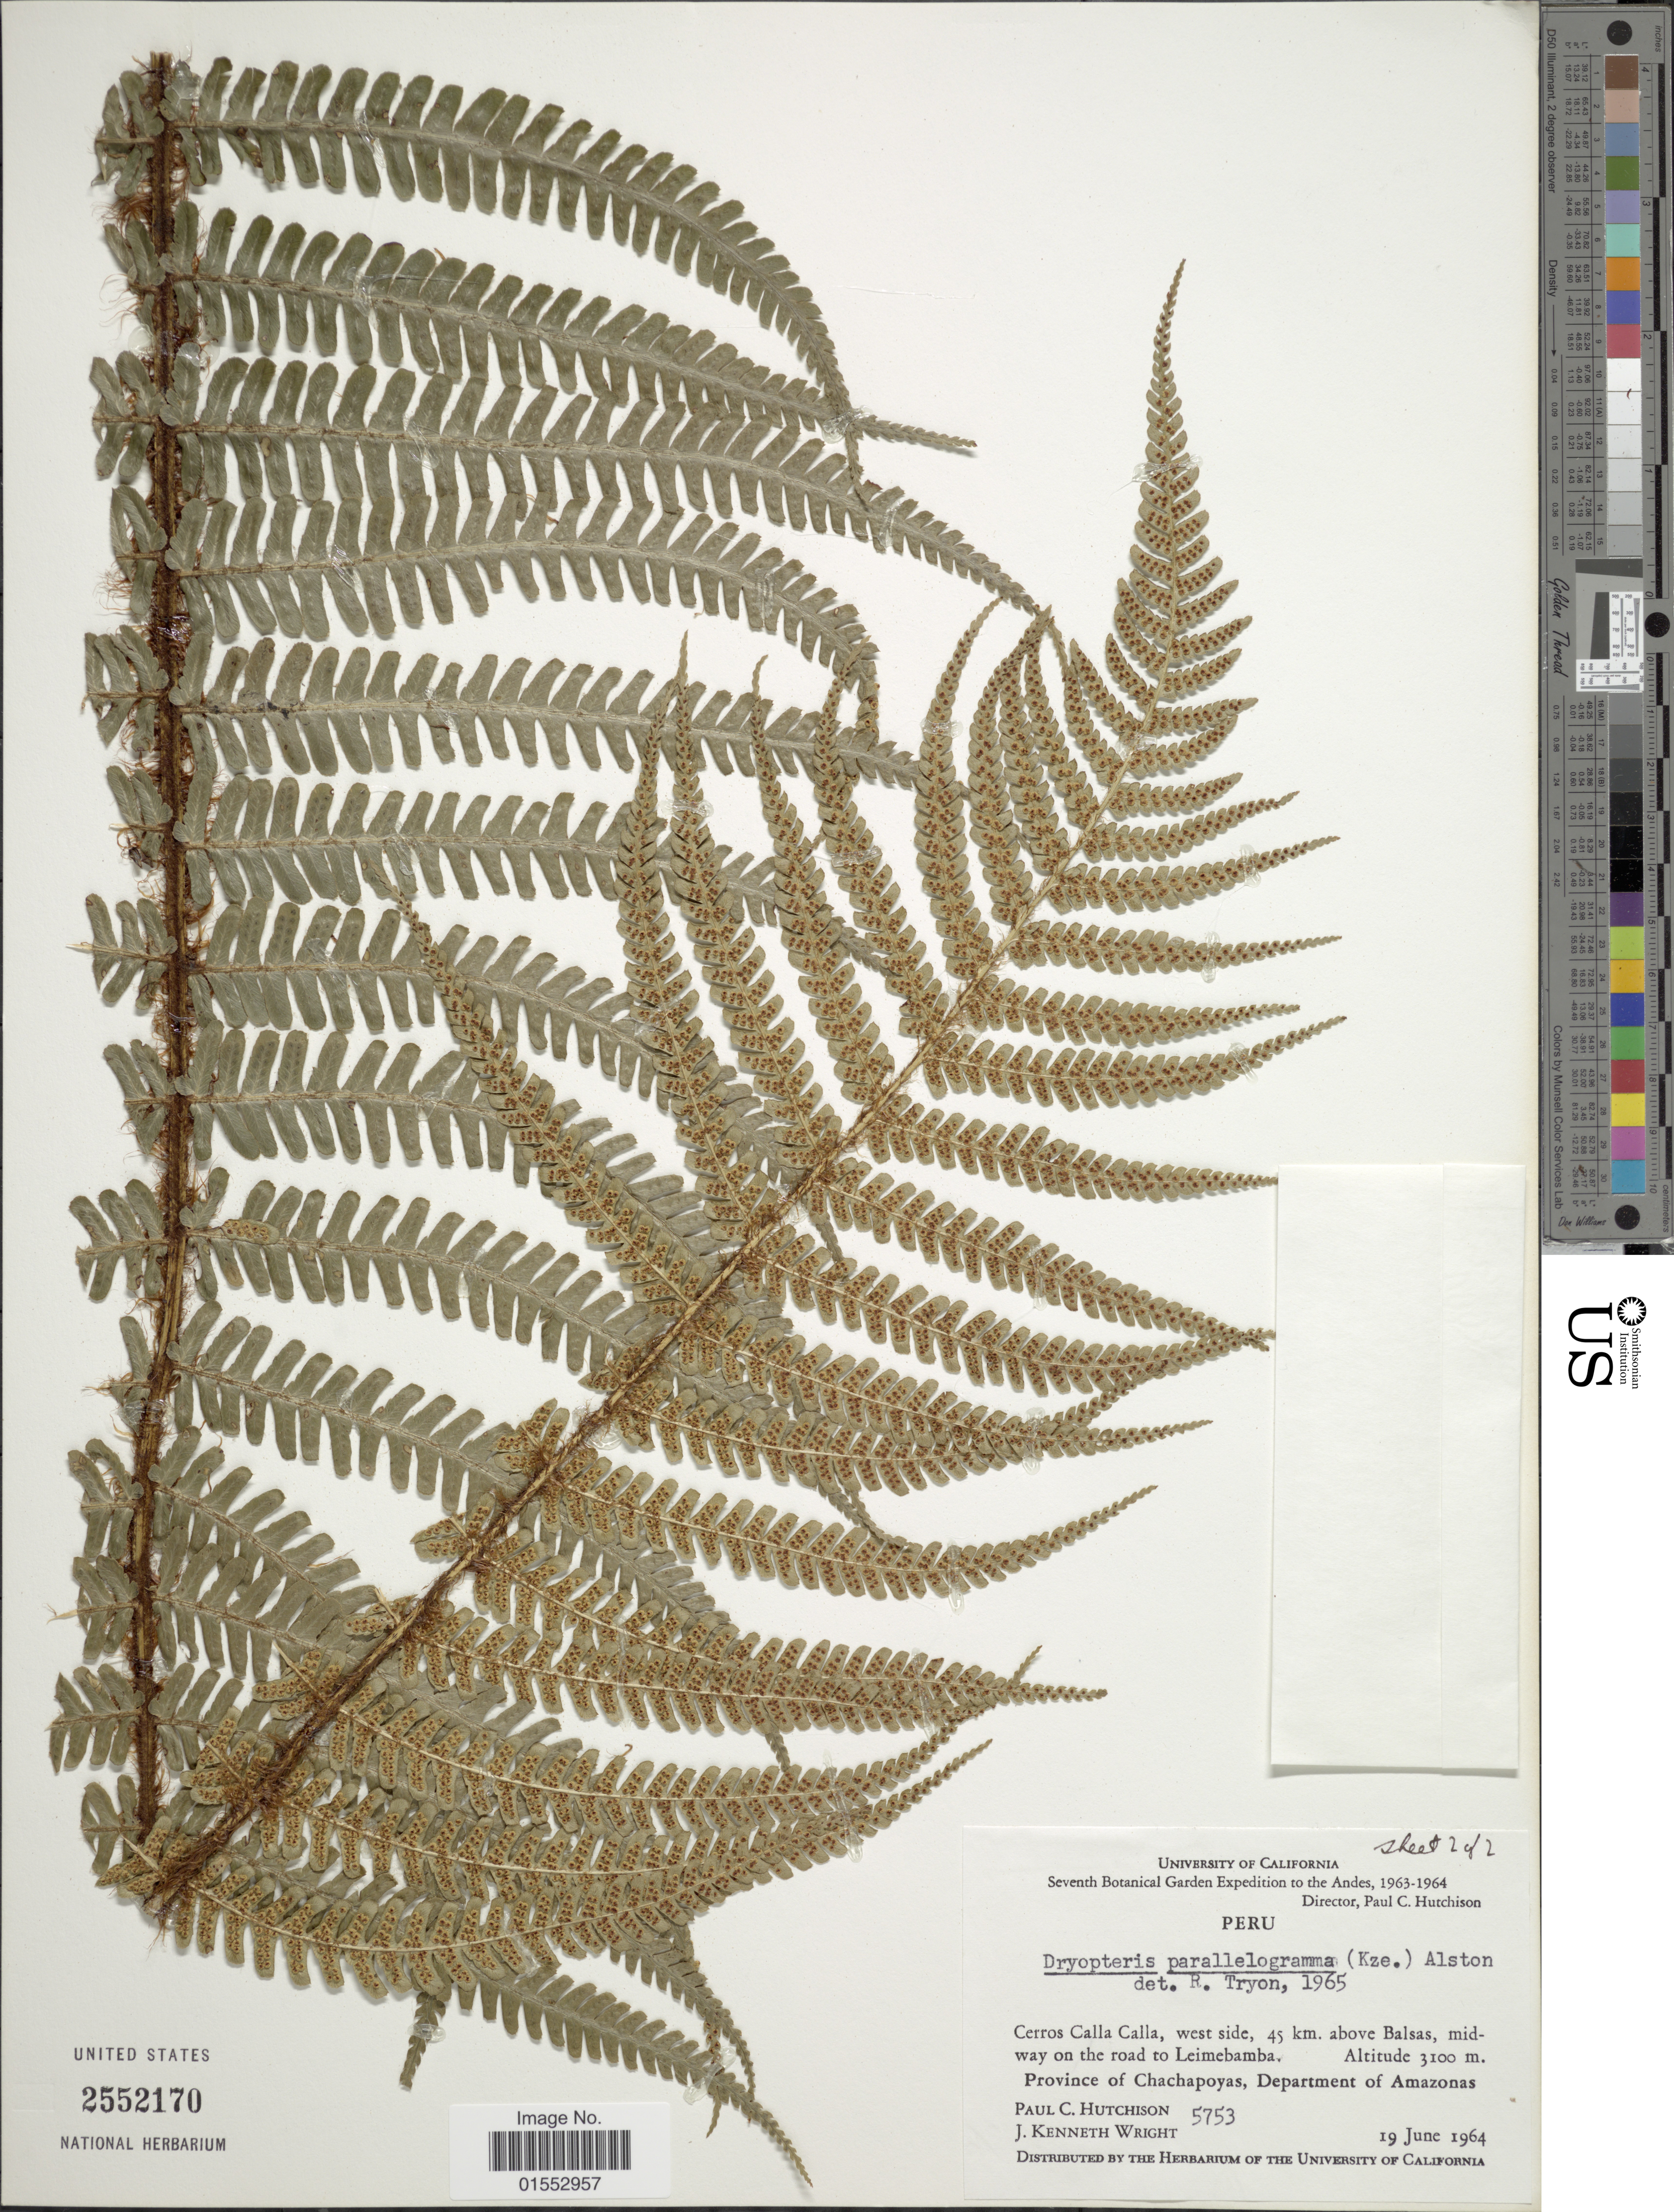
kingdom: Plantae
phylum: Tracheophyta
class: Polypodiopsida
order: Polypodiales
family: Dryopteridaceae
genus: Dryopteris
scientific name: Dryopteris wallichiana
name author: (Spreng.) Hyl.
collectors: P. C. Hutchison & J. K. Wright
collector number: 5753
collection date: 1964-06-19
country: Peru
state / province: Amazonas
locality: Cerros Calla Calla, west side, 45 km. above Balsas, midway on the road to Leimebamba. Province of Chachapoyas, Departmenrt of Amazonas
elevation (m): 3100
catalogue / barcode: US 2552170